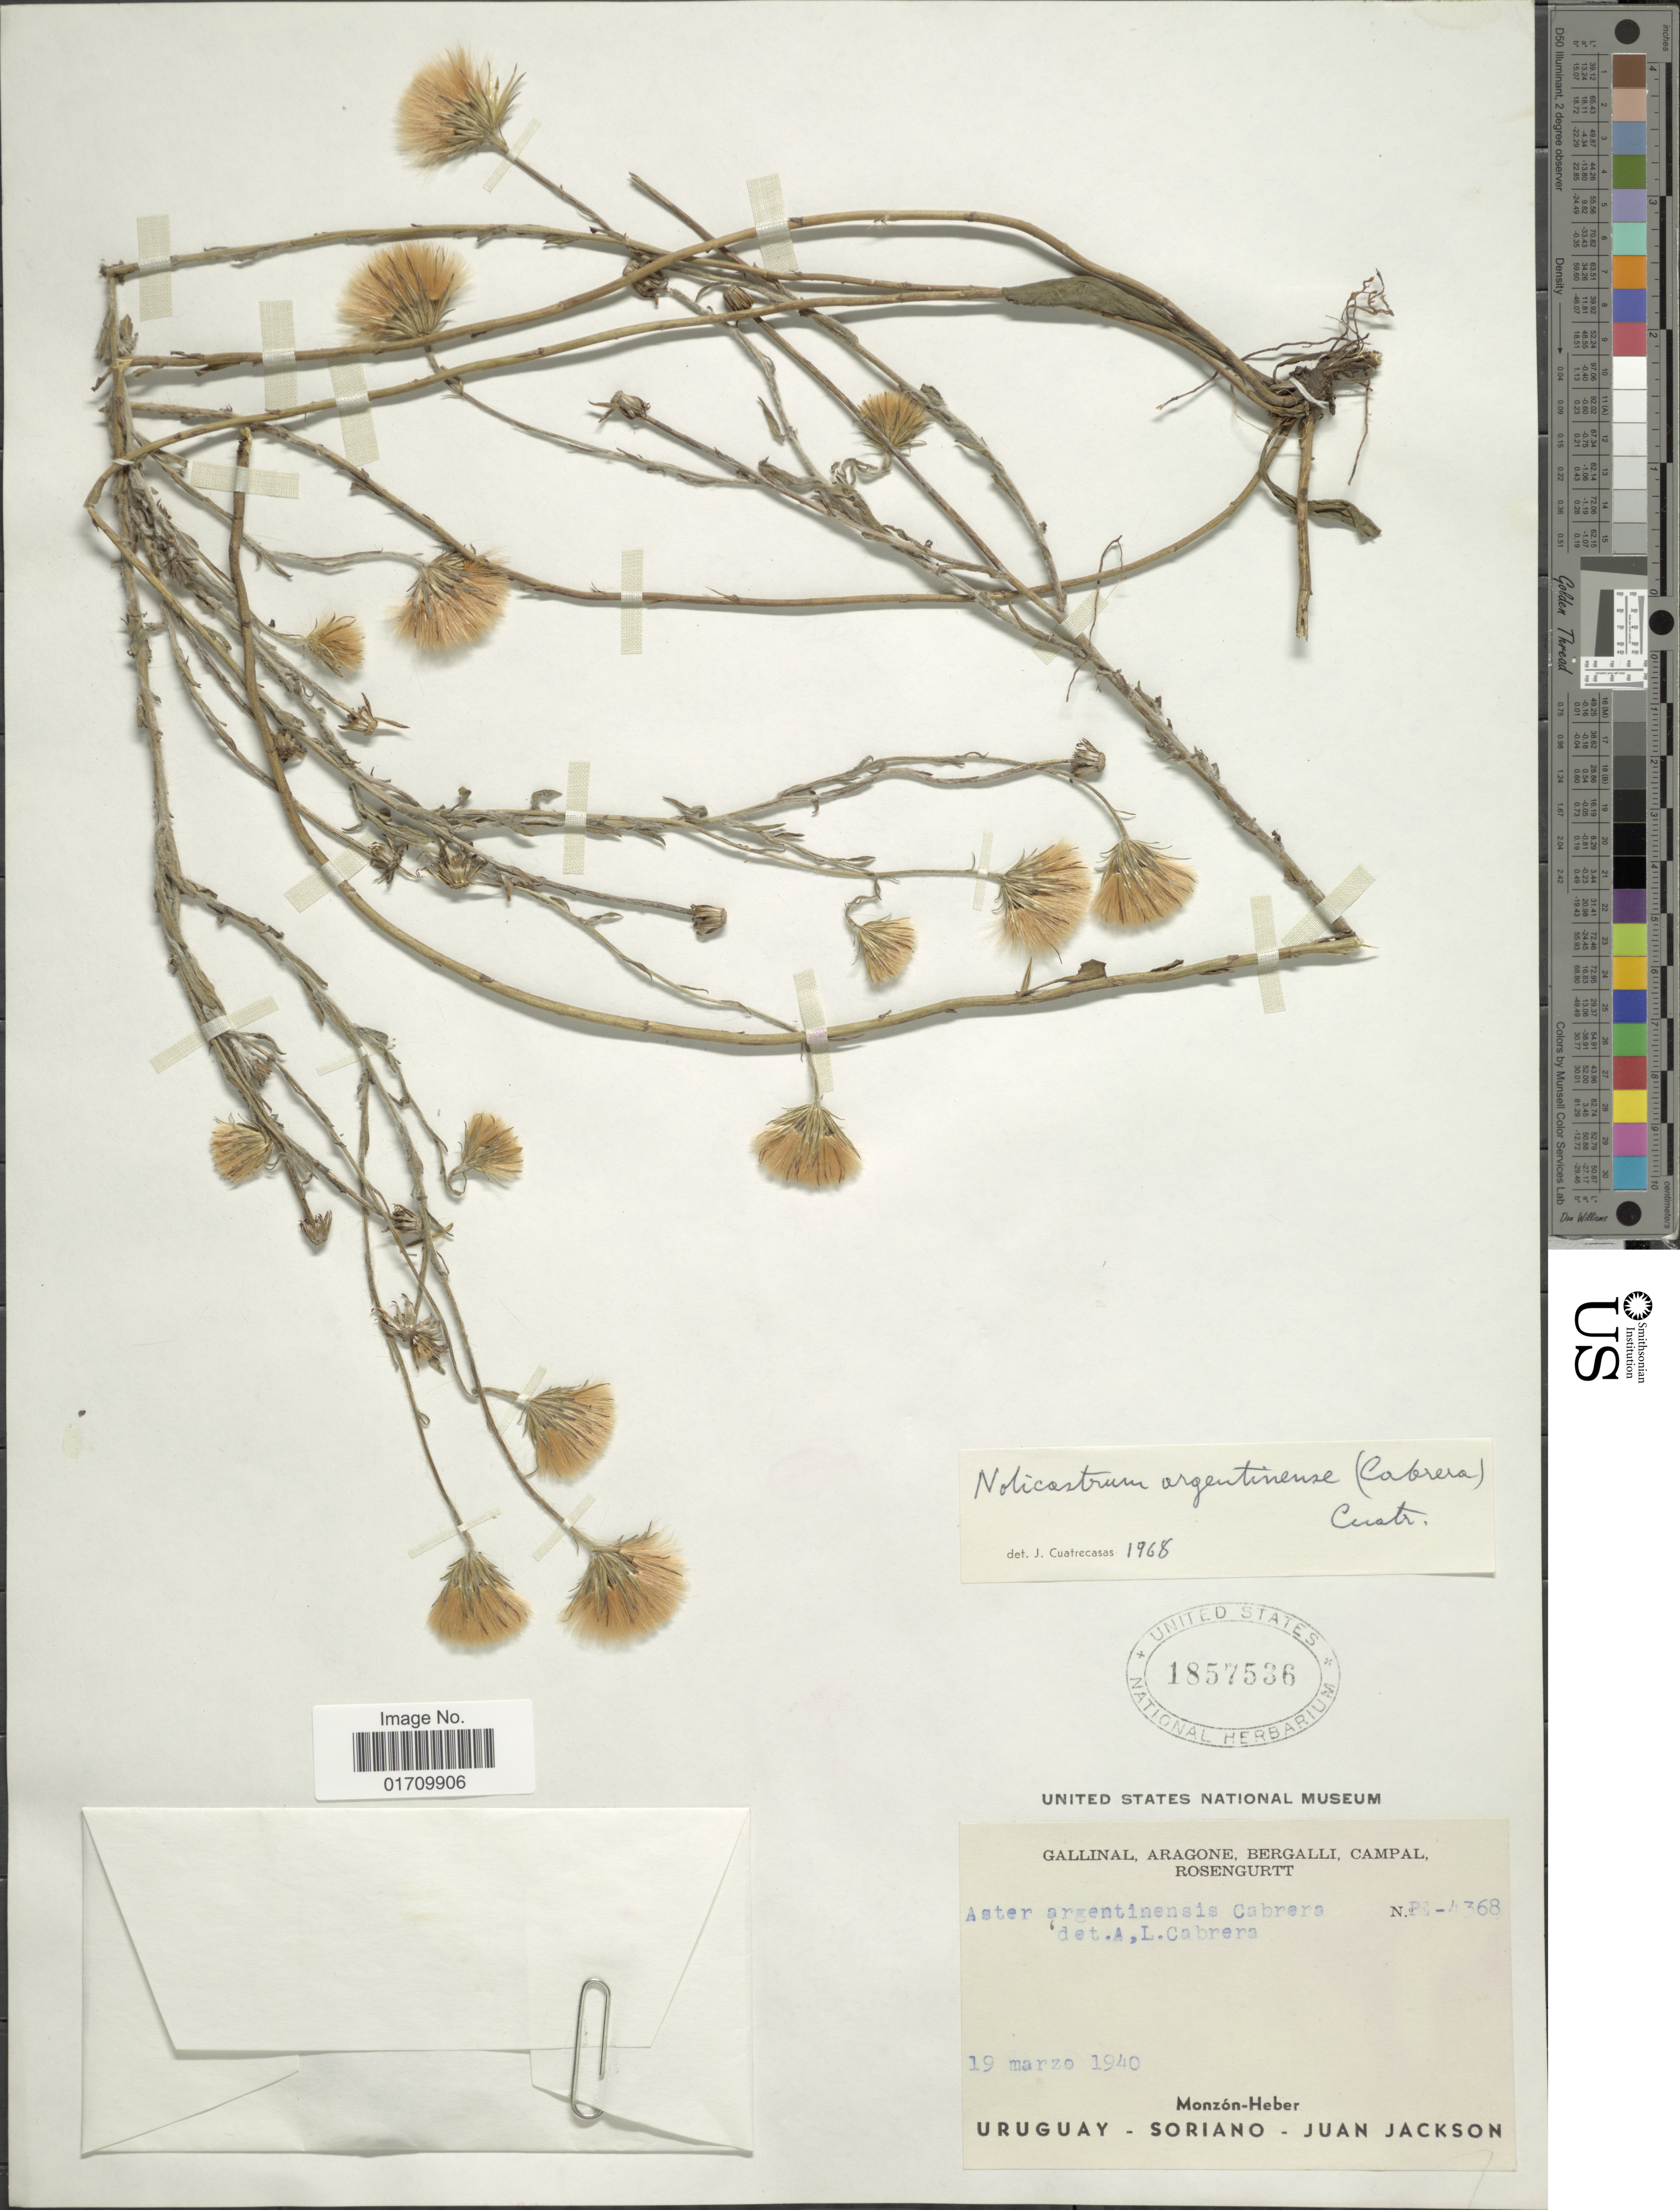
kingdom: Plantae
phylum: Tracheophyta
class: Magnoliopsida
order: Asterales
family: Asteraceae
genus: Noticastrum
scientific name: Noticastrum argentinense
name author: (Cabrera) Cuatrec.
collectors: -. Gallinal, -- Aragone, -- Bergalli, -- Campal & Rosengurtt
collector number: P1-4368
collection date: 1940-03-19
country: Uruguay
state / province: Soriano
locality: Monzon-Heber, Juan Jackson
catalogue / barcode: US 1857536